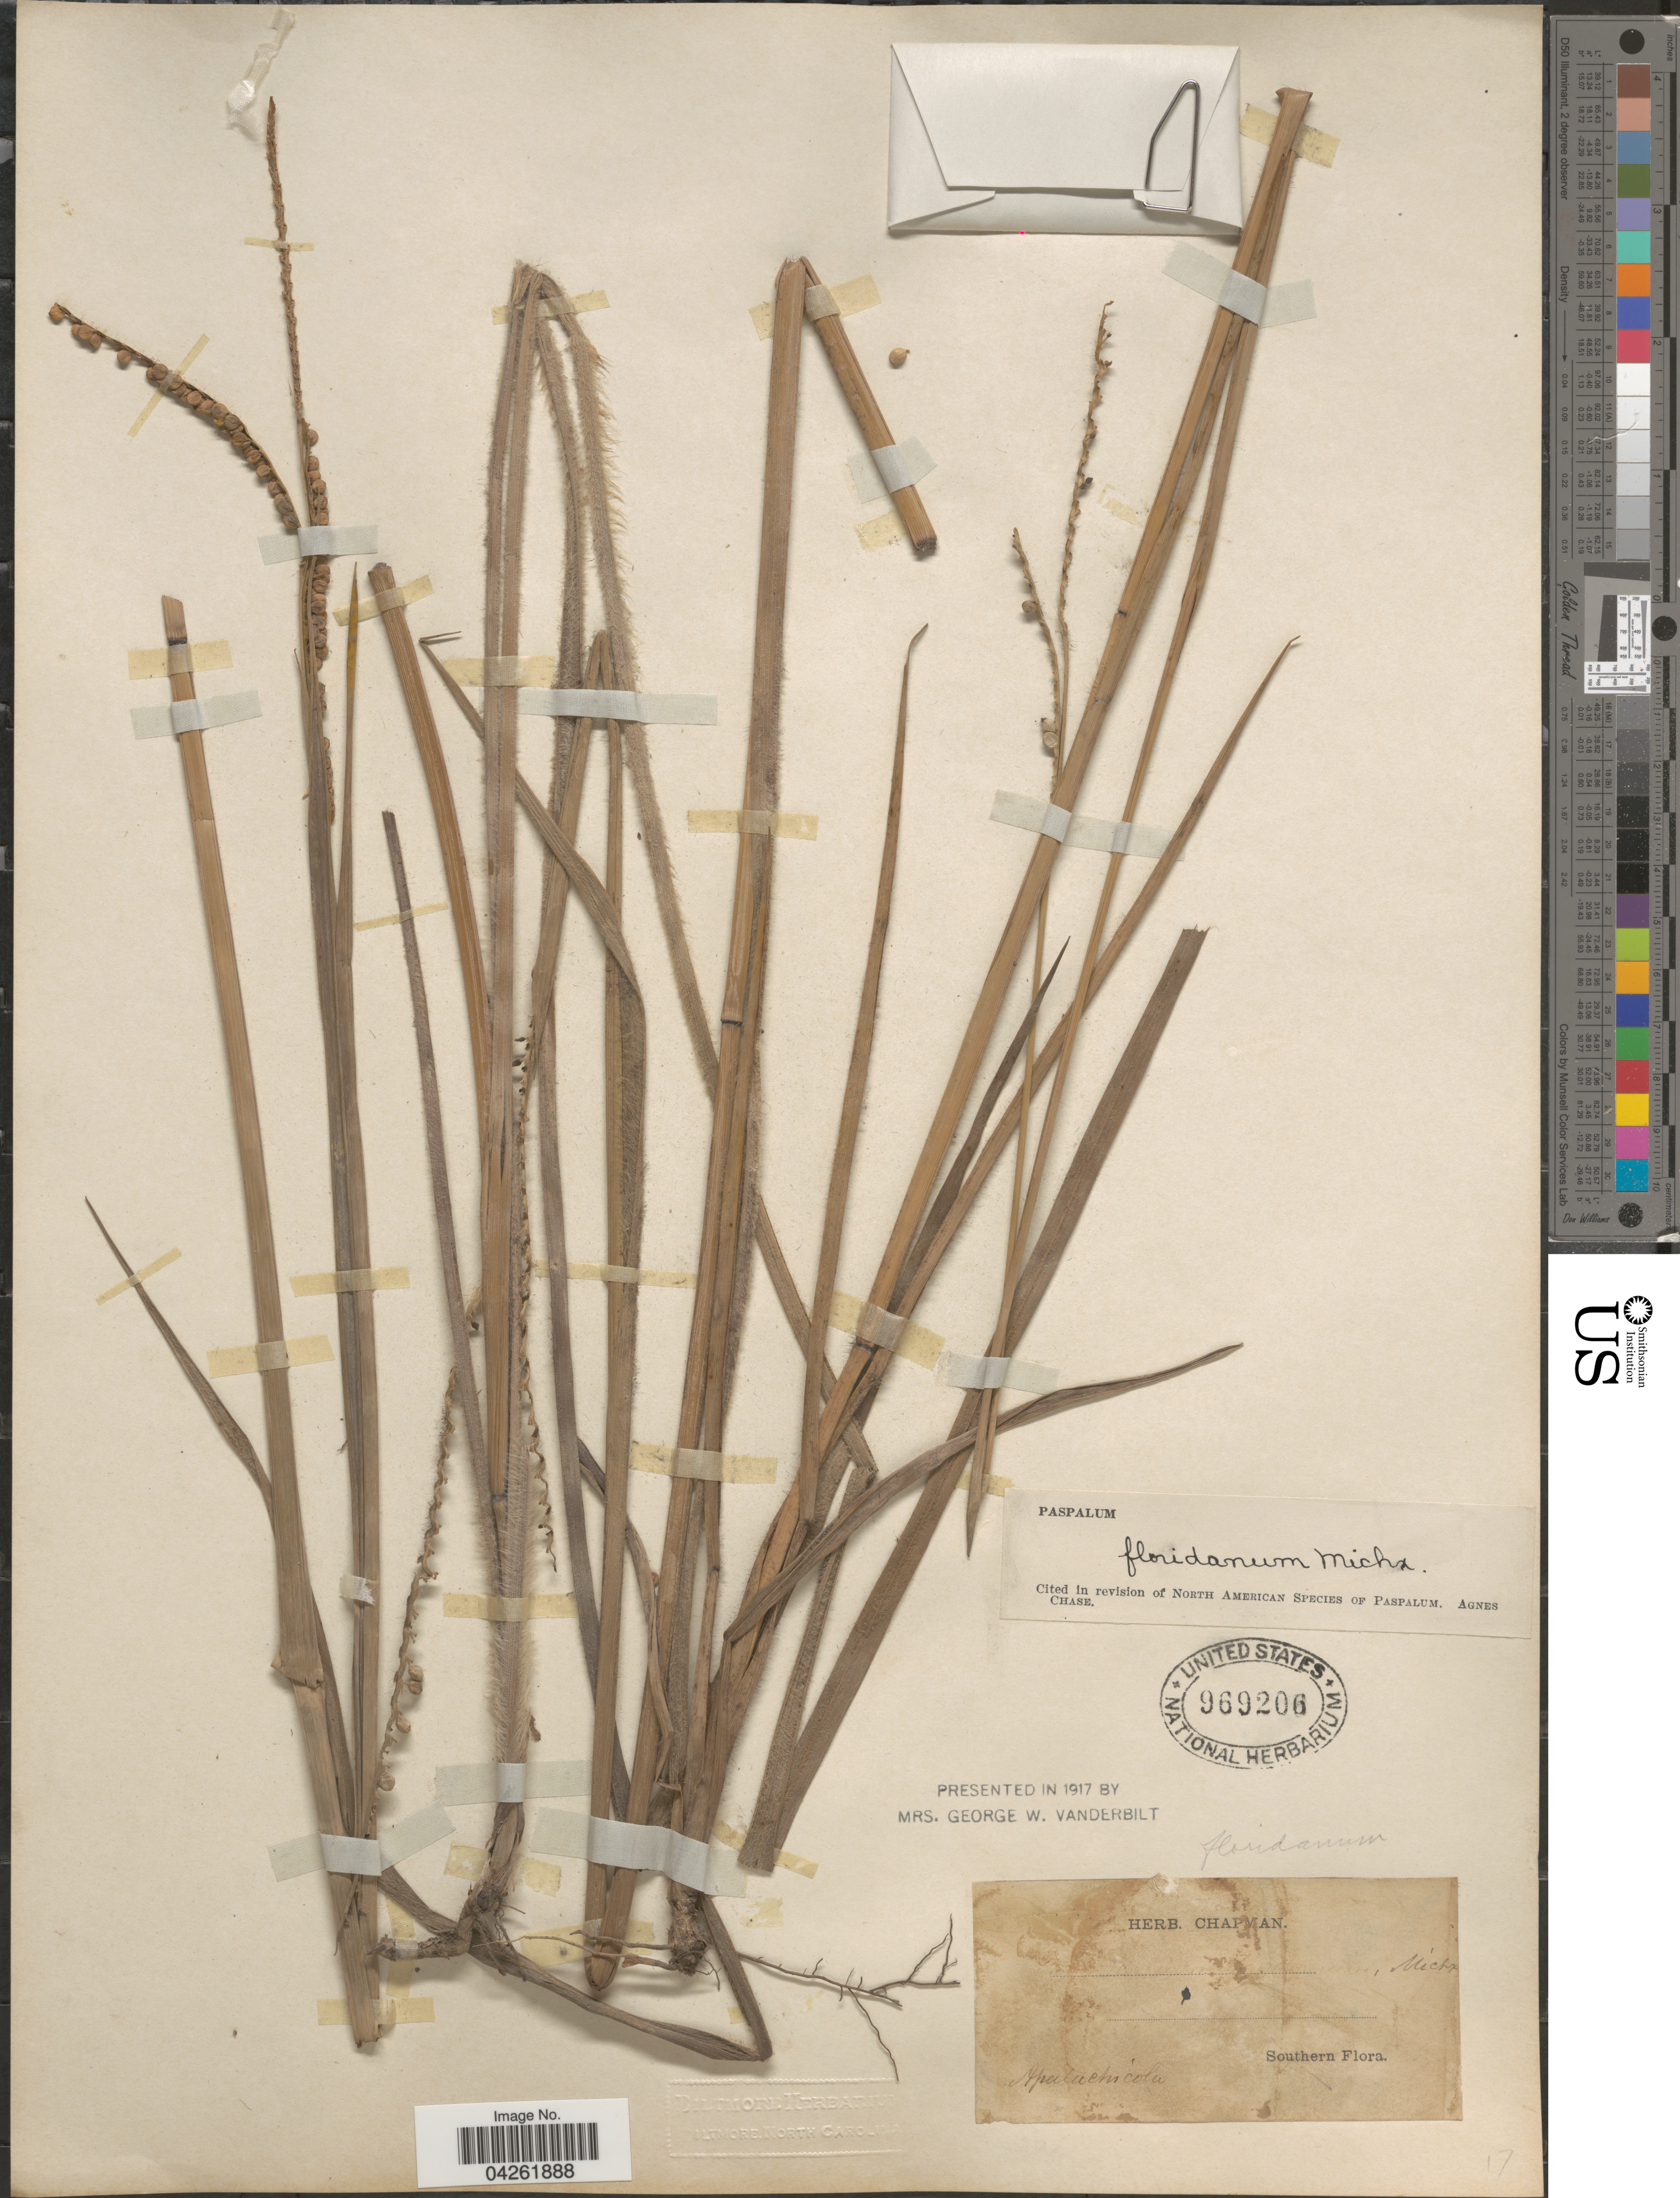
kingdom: Plantae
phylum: Tracheophyta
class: Liliopsida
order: Poales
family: Poaceae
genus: Paspalum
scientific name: Paspalum floridanum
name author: Michx.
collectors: ex herb. Chapman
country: United States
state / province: Florida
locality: Apalachicola. Southern.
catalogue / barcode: US 969206